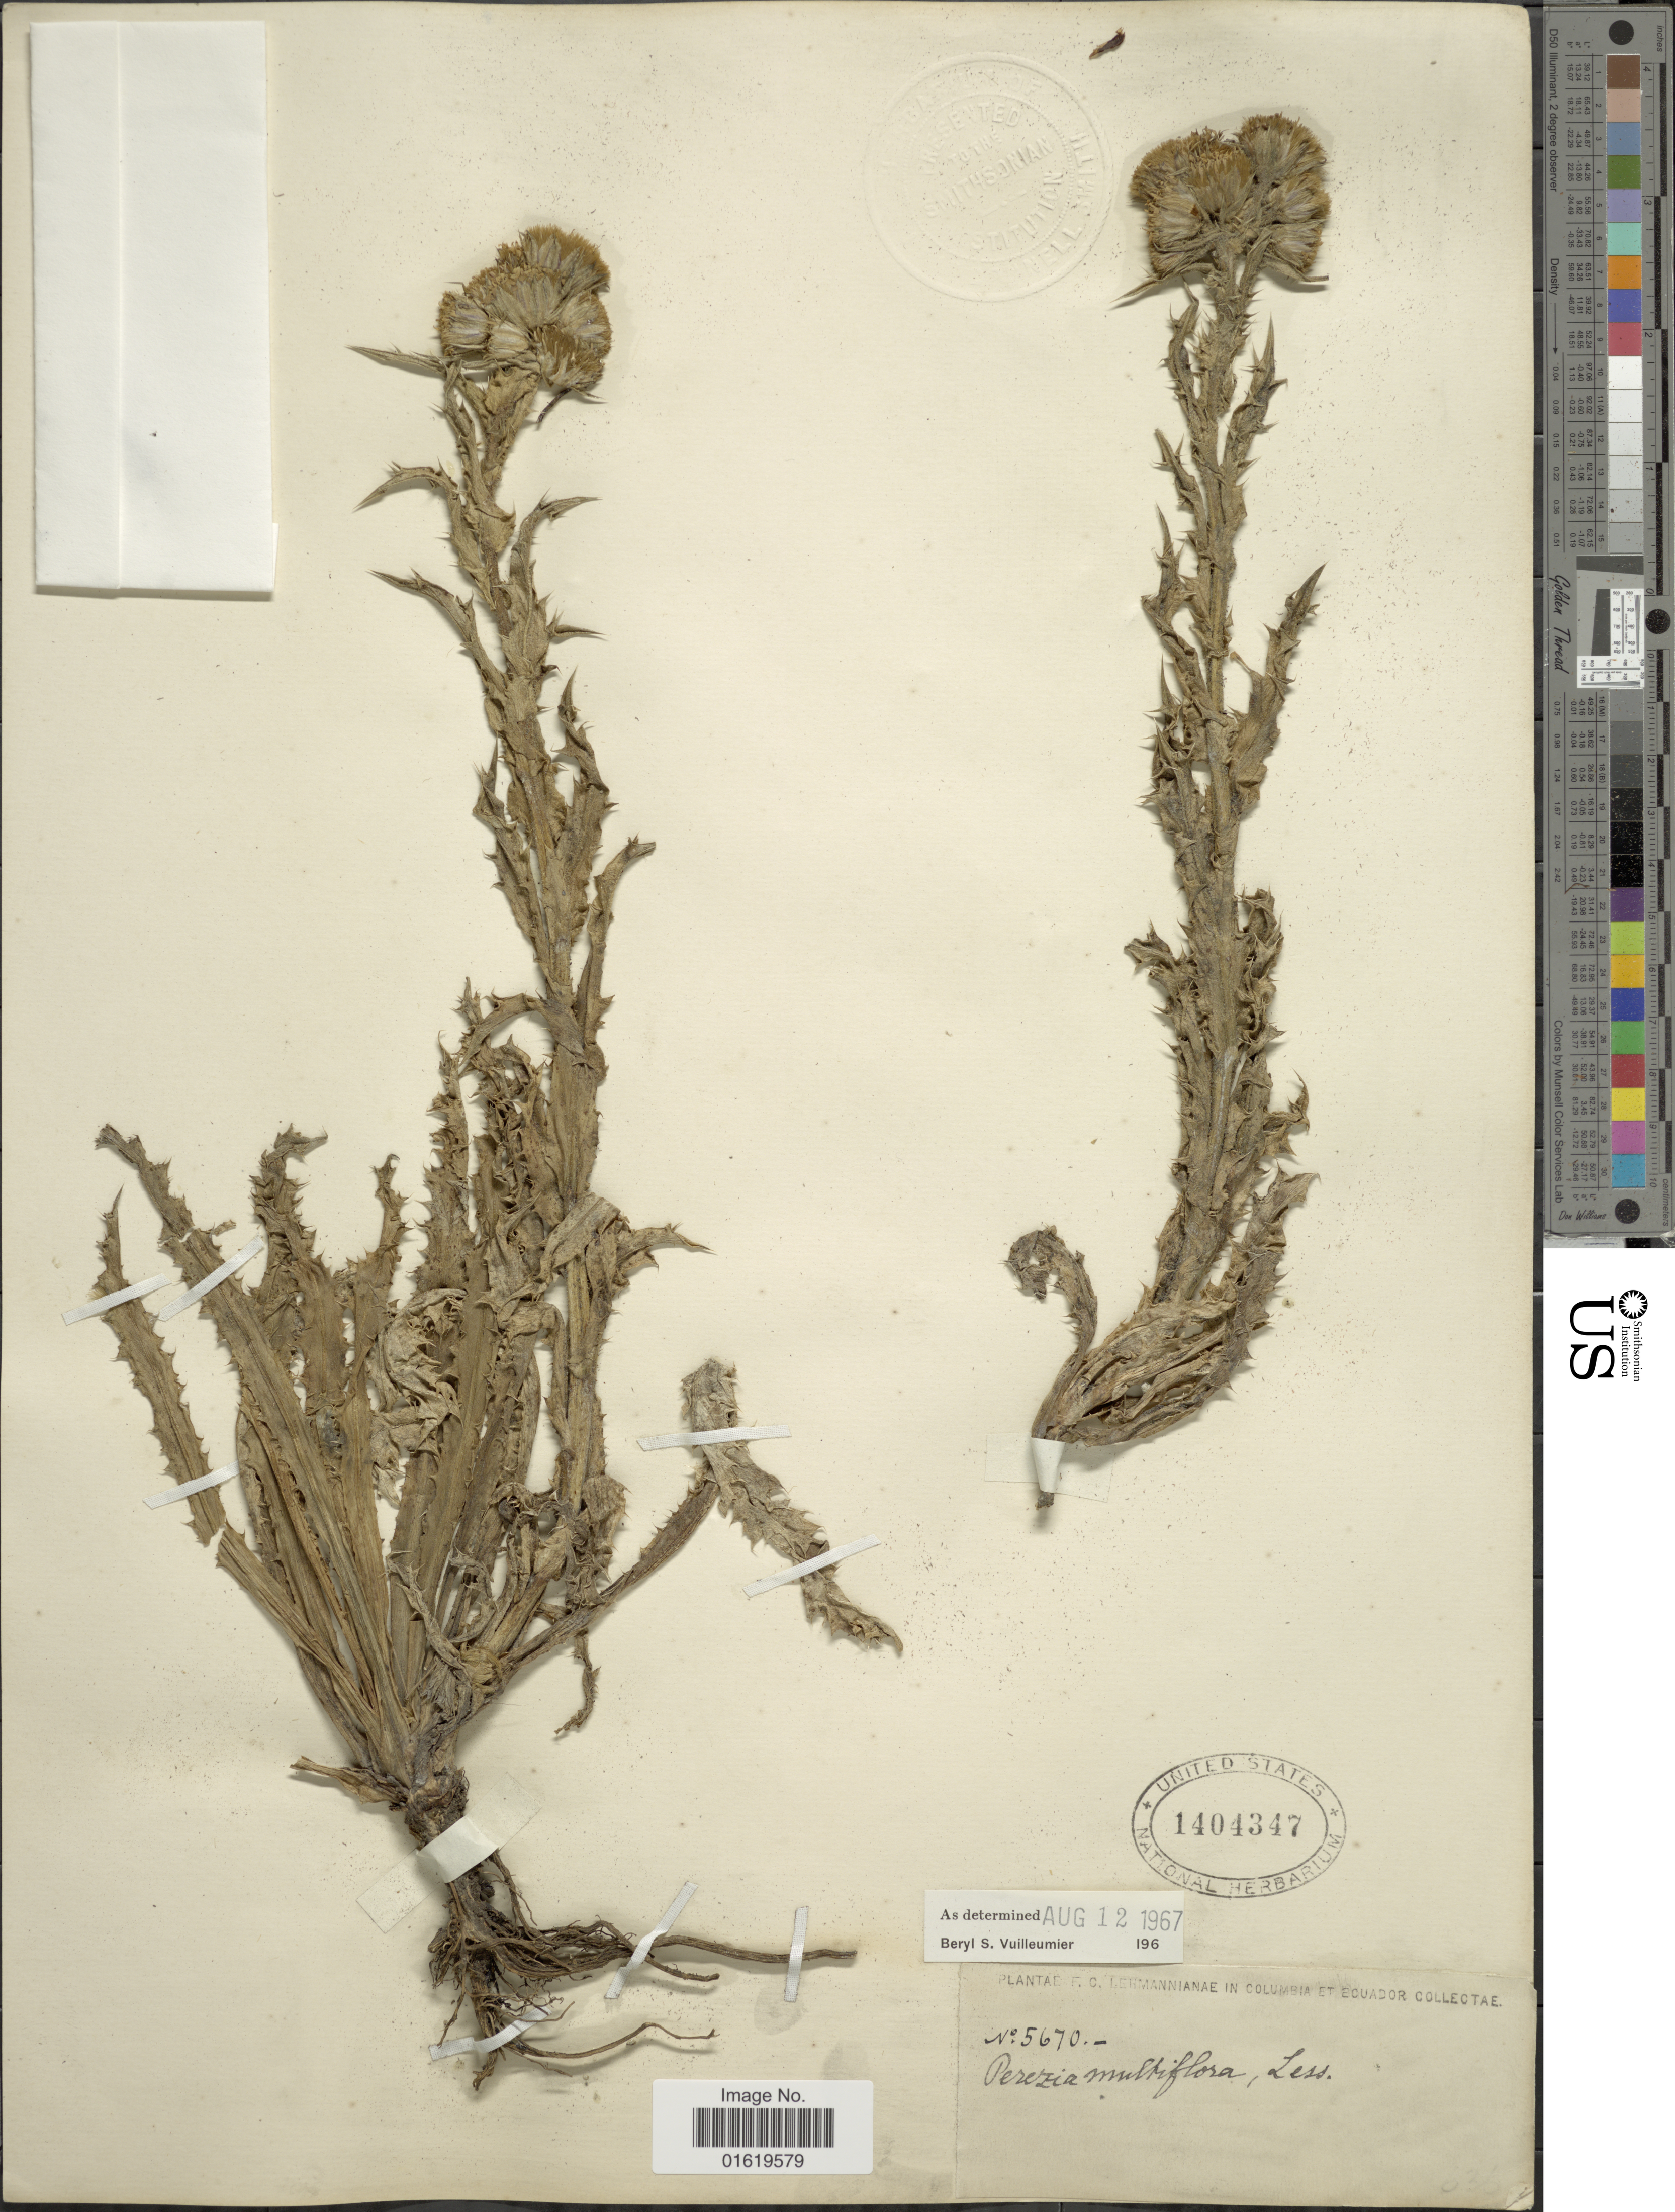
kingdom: Plantae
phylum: Tracheophyta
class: Magnoliopsida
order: Asterales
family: Asteraceae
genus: Perezia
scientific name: Perezia multiflora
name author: Less.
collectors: F. C. Lehmann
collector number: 5670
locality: Columbia et Ecuador.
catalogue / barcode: US 1404347